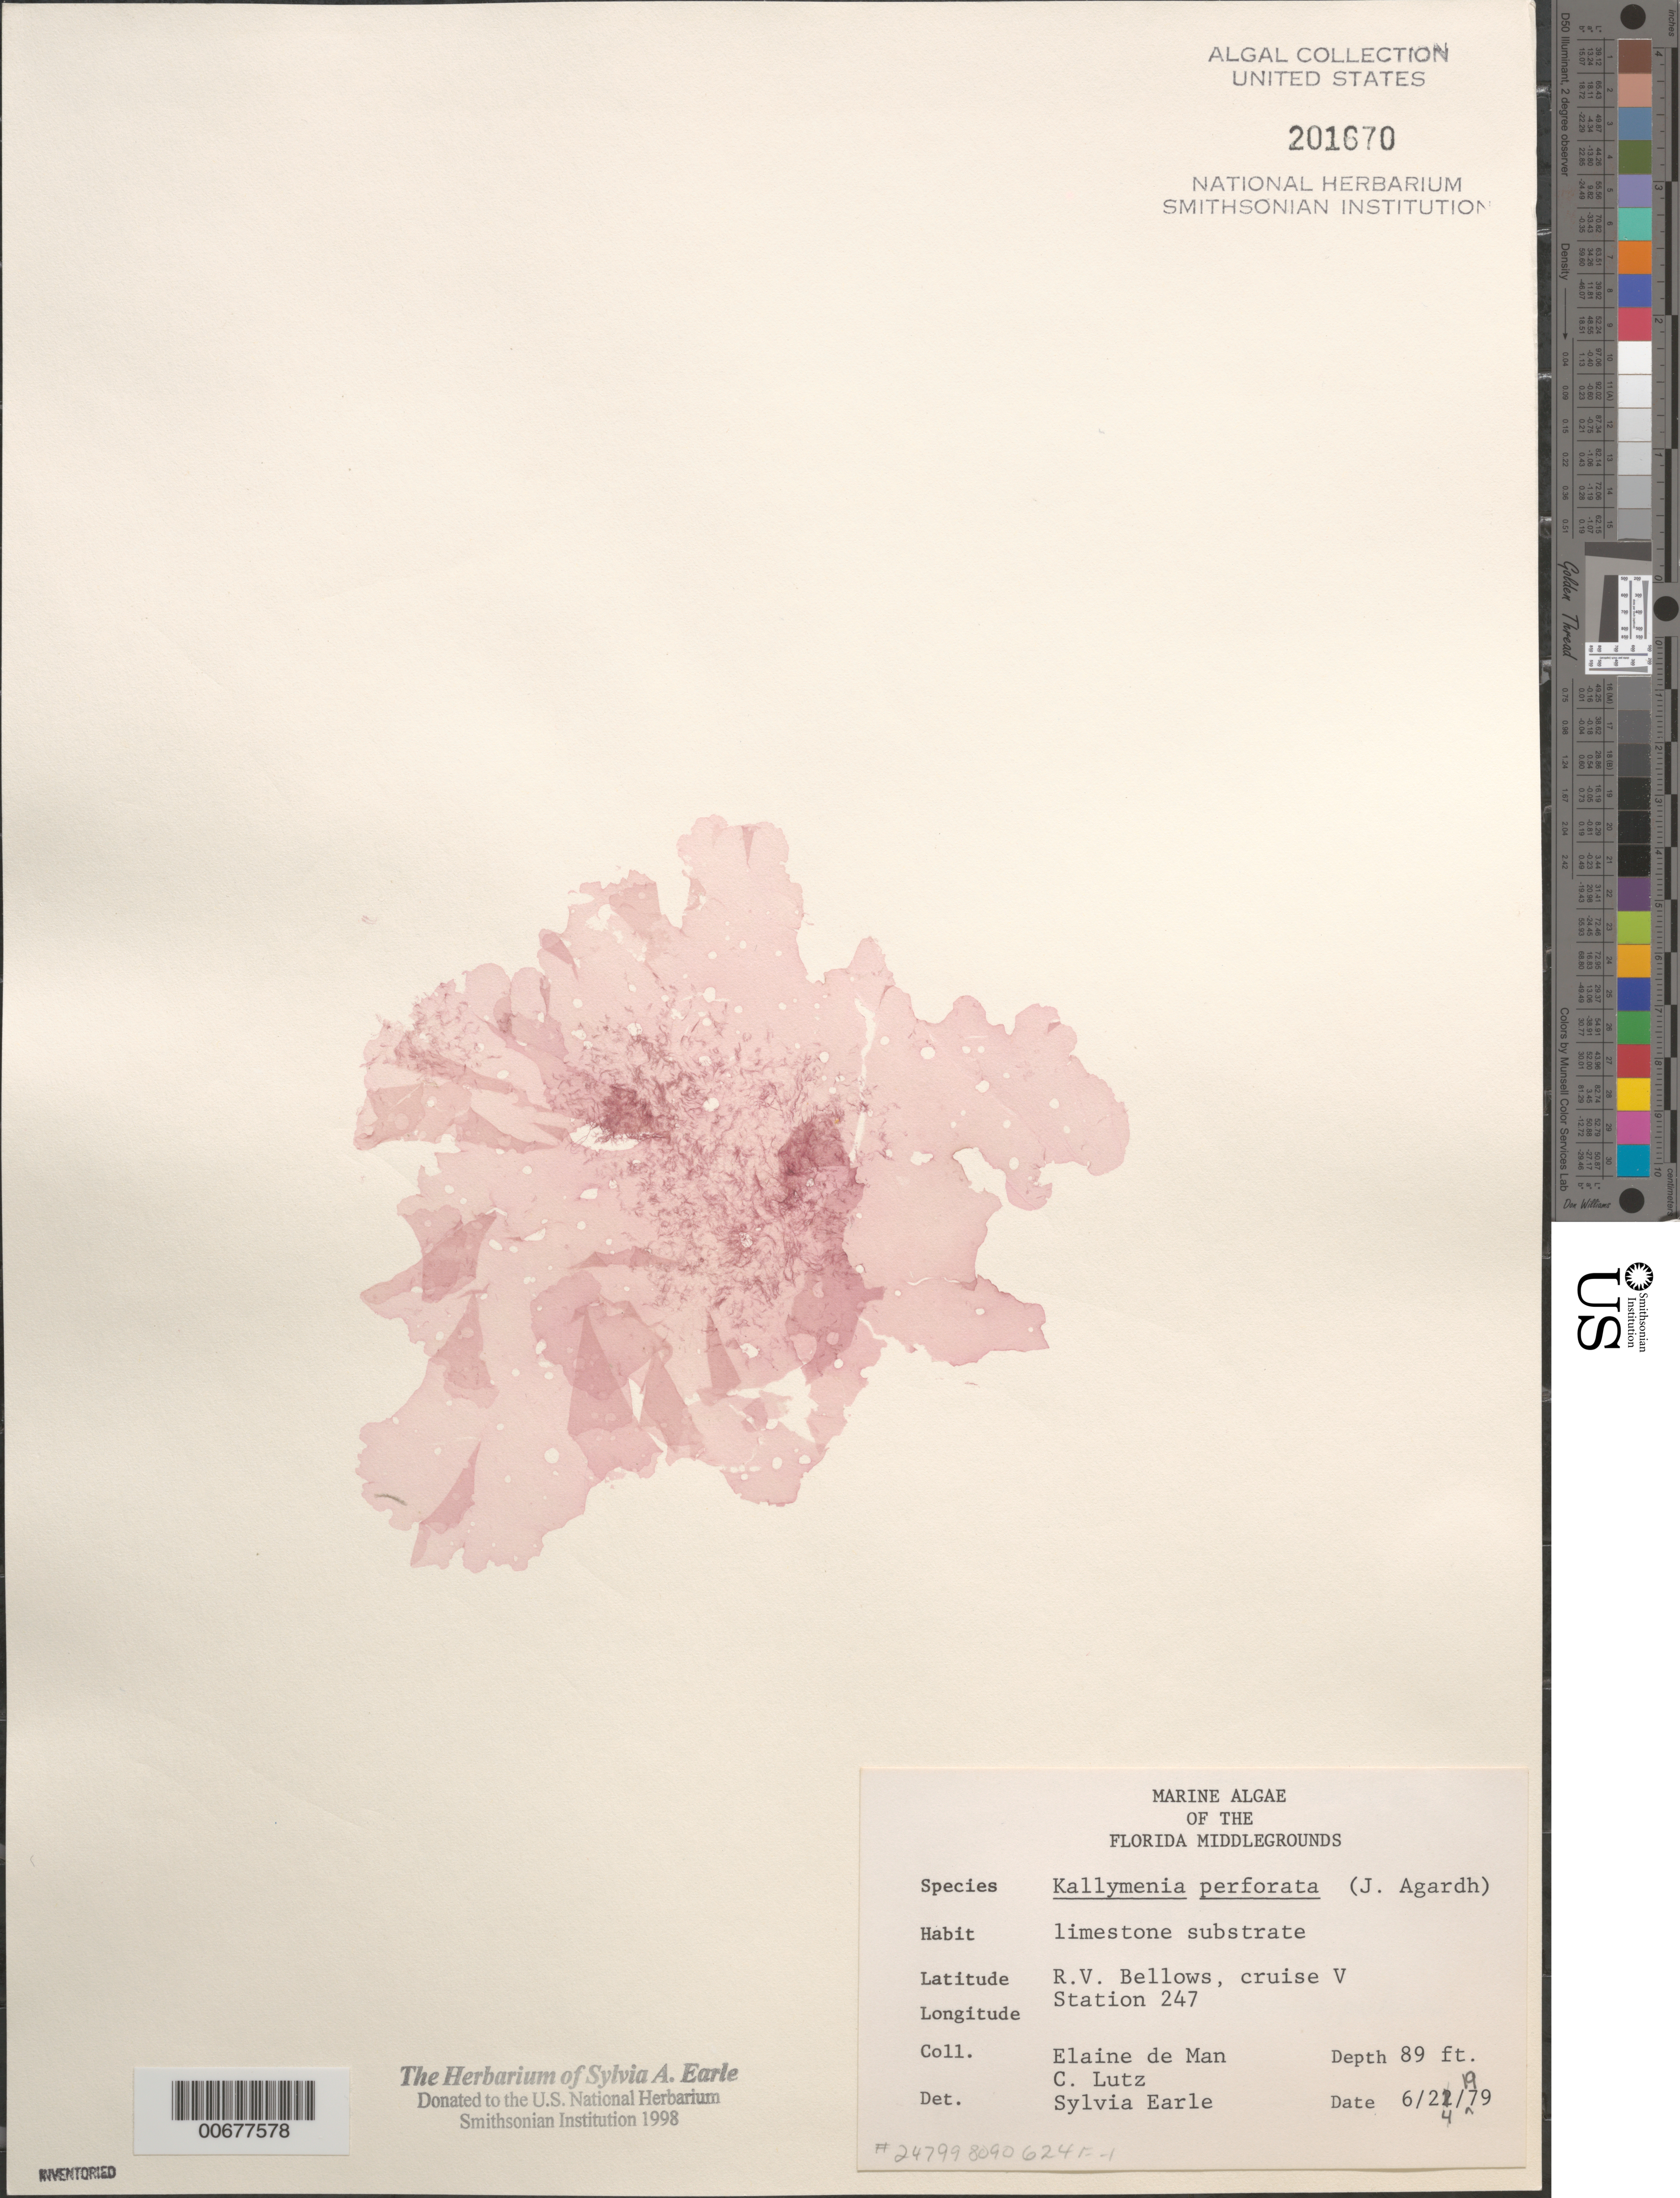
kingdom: Plantae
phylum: Rhodophyta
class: Florideophyceae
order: Gigartinales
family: Kallymeniaceae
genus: Kallymenia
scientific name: Kallymenia perforata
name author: J. Agardh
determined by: Earle, S. A.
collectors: E. de Man & C. Lutz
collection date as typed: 24 Jun 1979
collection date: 1979-06-24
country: United States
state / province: Florida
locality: Florida Middle Grounds, Gulf of Mexico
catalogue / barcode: US 201670